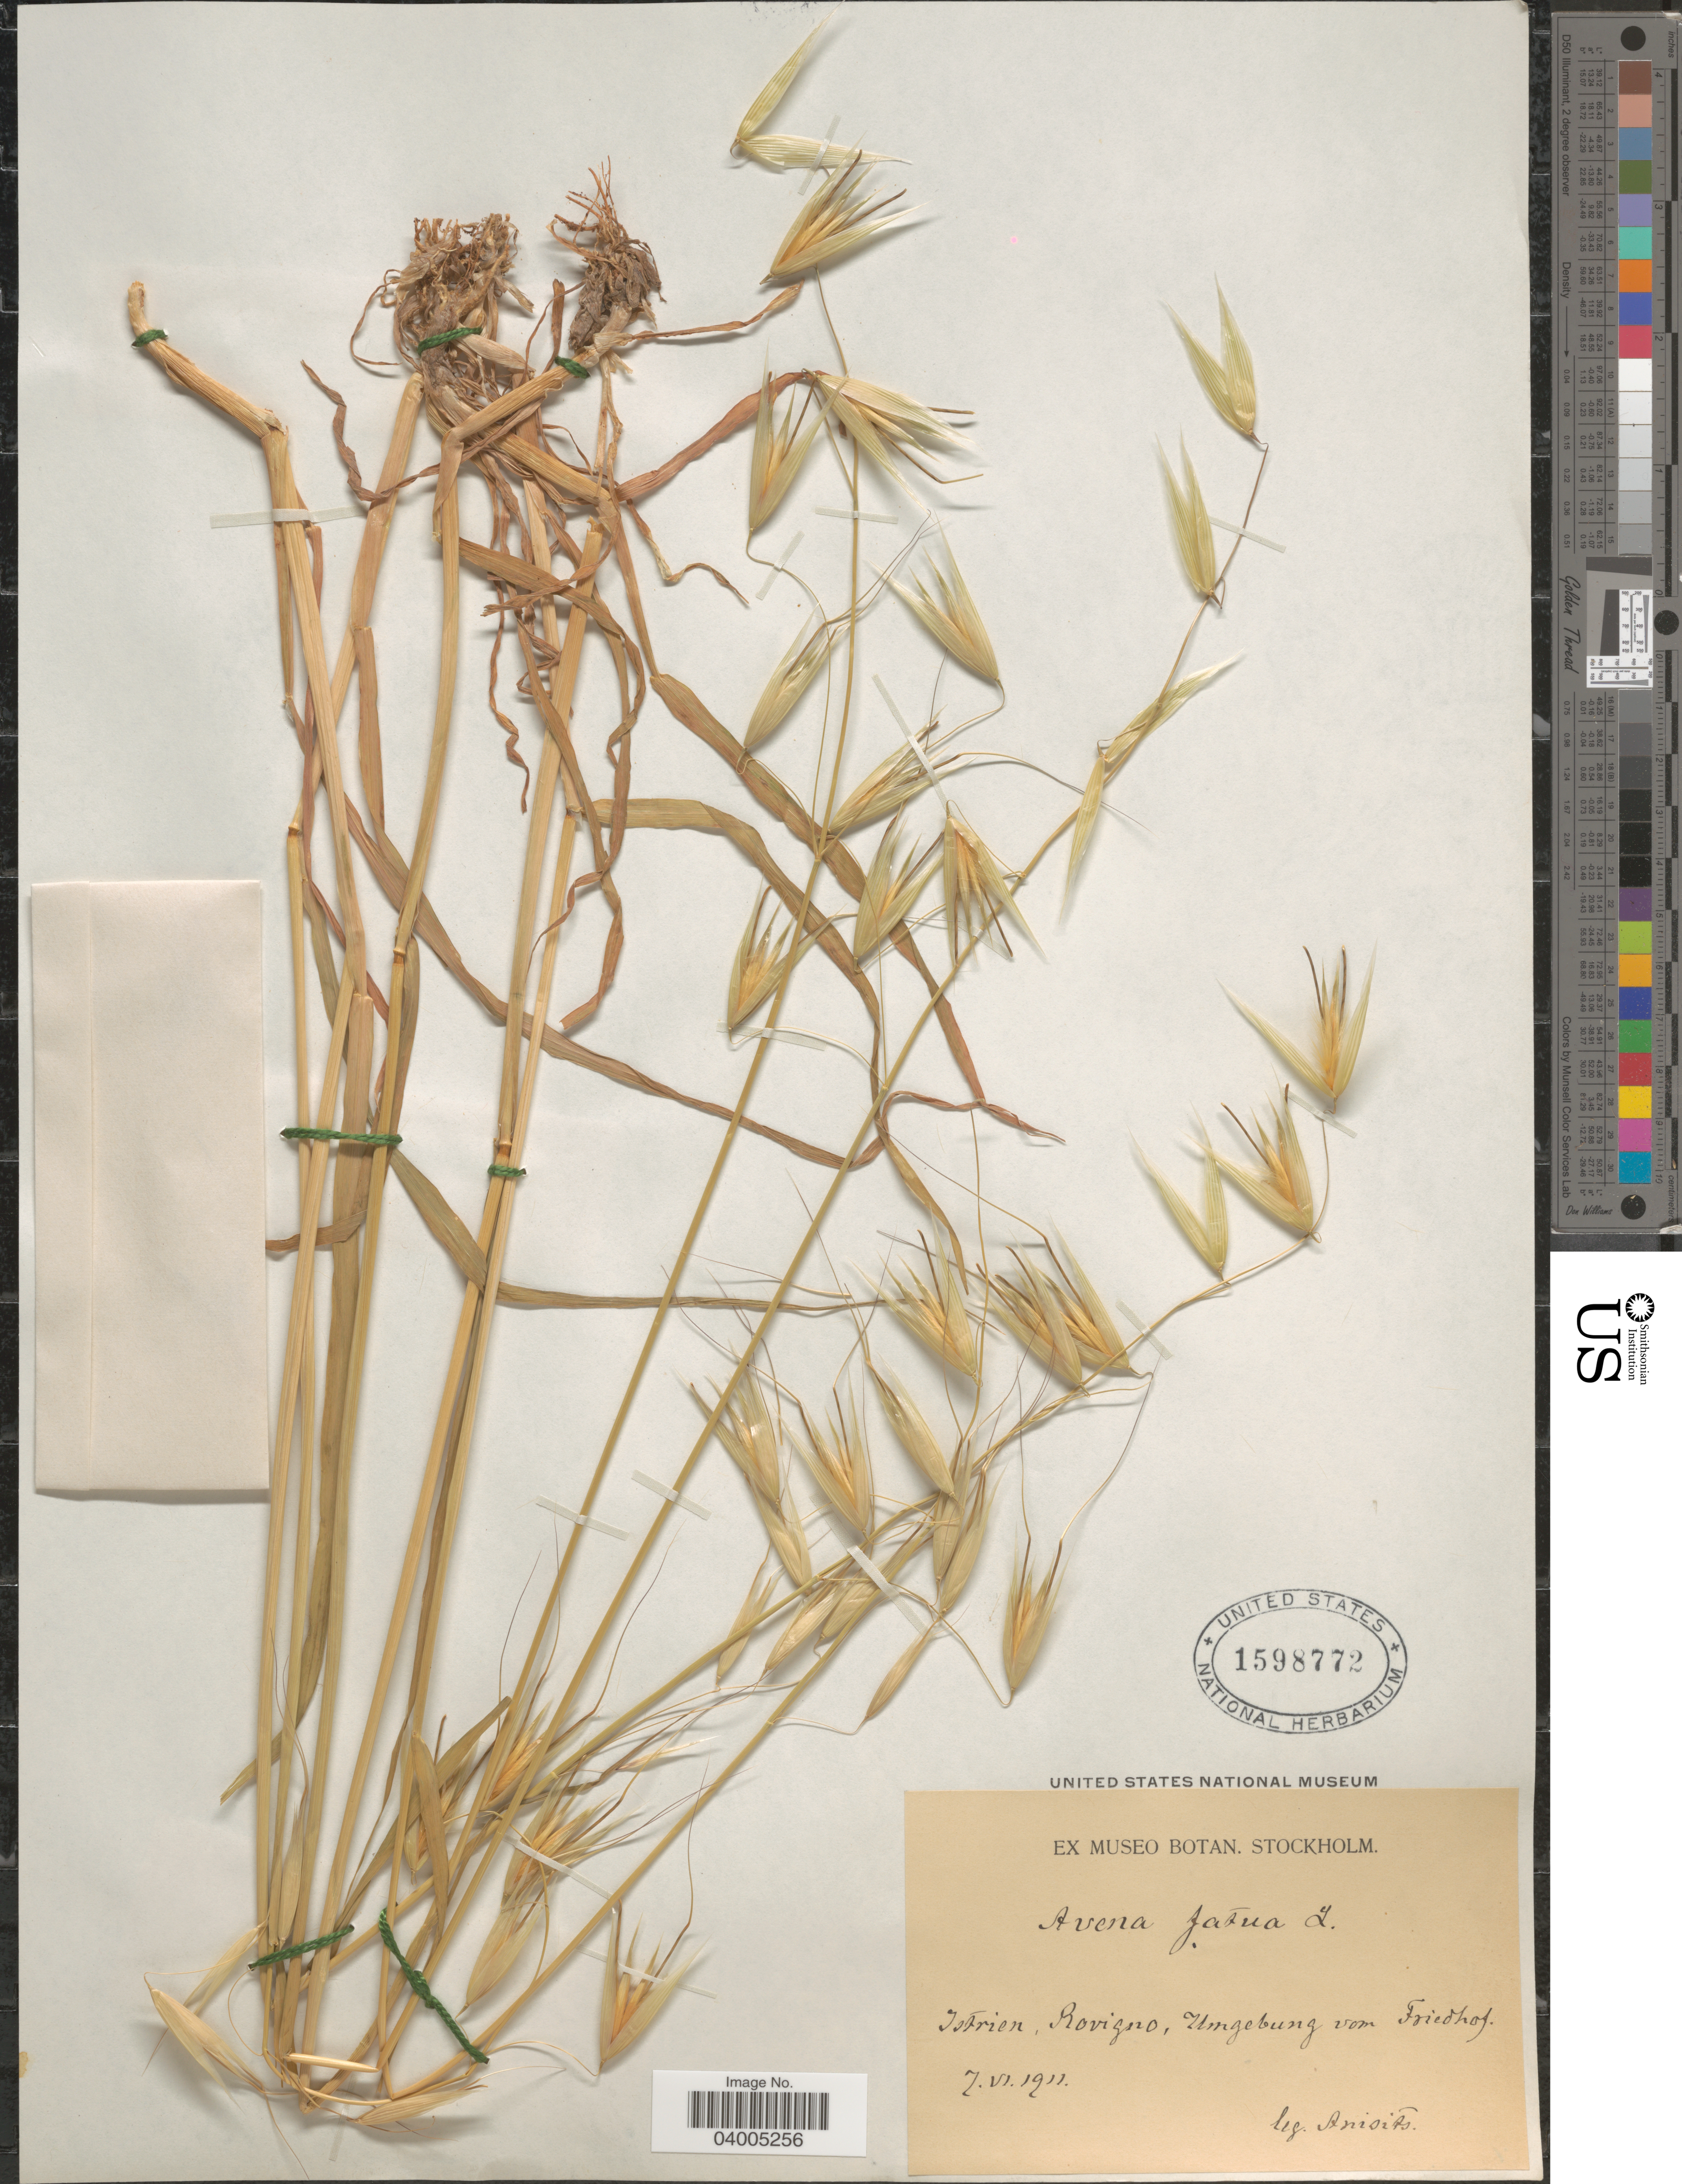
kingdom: Plantae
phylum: Tracheophyta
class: Liliopsida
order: Poales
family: Poaceae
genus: Avena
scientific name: Avena fatua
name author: L.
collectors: Anisits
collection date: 1911-06-07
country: Croatia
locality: Istrien, Rovigno, Umgebung vom Friedhof.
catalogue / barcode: US 1598772